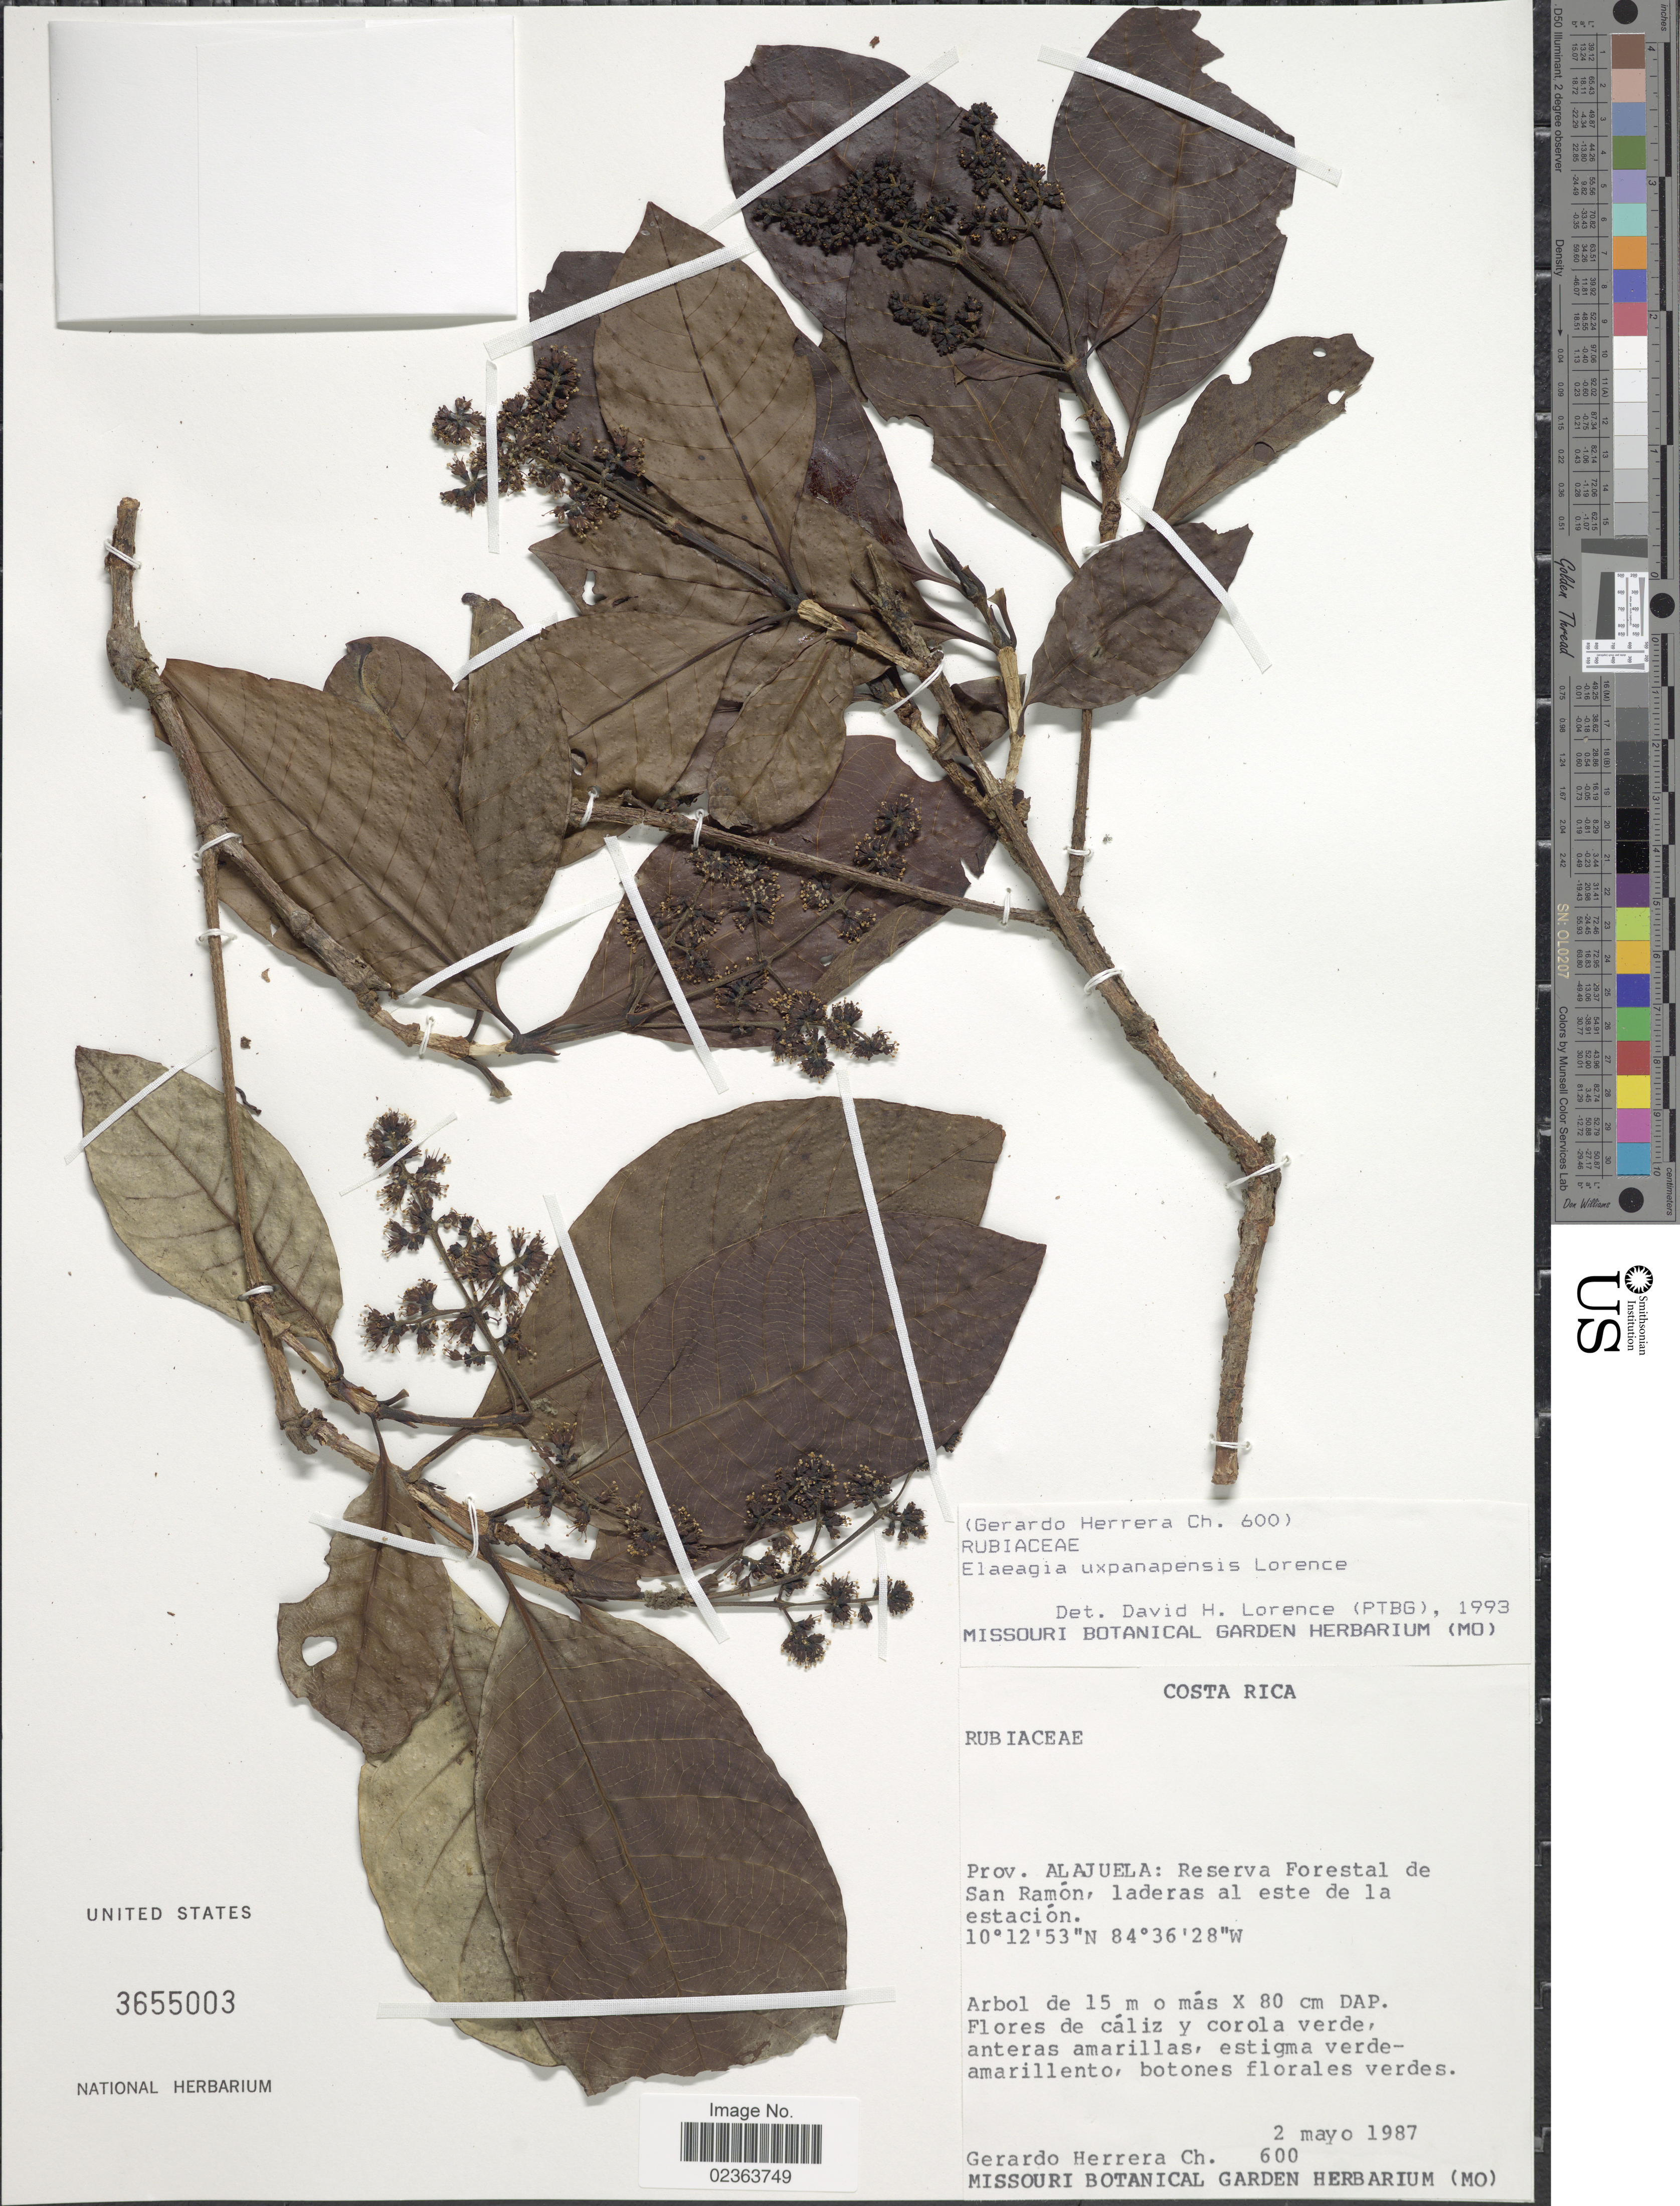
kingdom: Plantae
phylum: Tracheophyta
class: Magnoliopsida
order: Gentianales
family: Rubiaceae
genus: Elaeagia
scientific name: Elaeagia uxpanapensis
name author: Lorence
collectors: G. Herrera Ch.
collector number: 600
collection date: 1987-05-02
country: Costa Rica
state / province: Alajuela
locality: Prov. Alajuela, Reserva Forestal de San Ramon, laderas al este de la estacion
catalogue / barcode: US 3655003